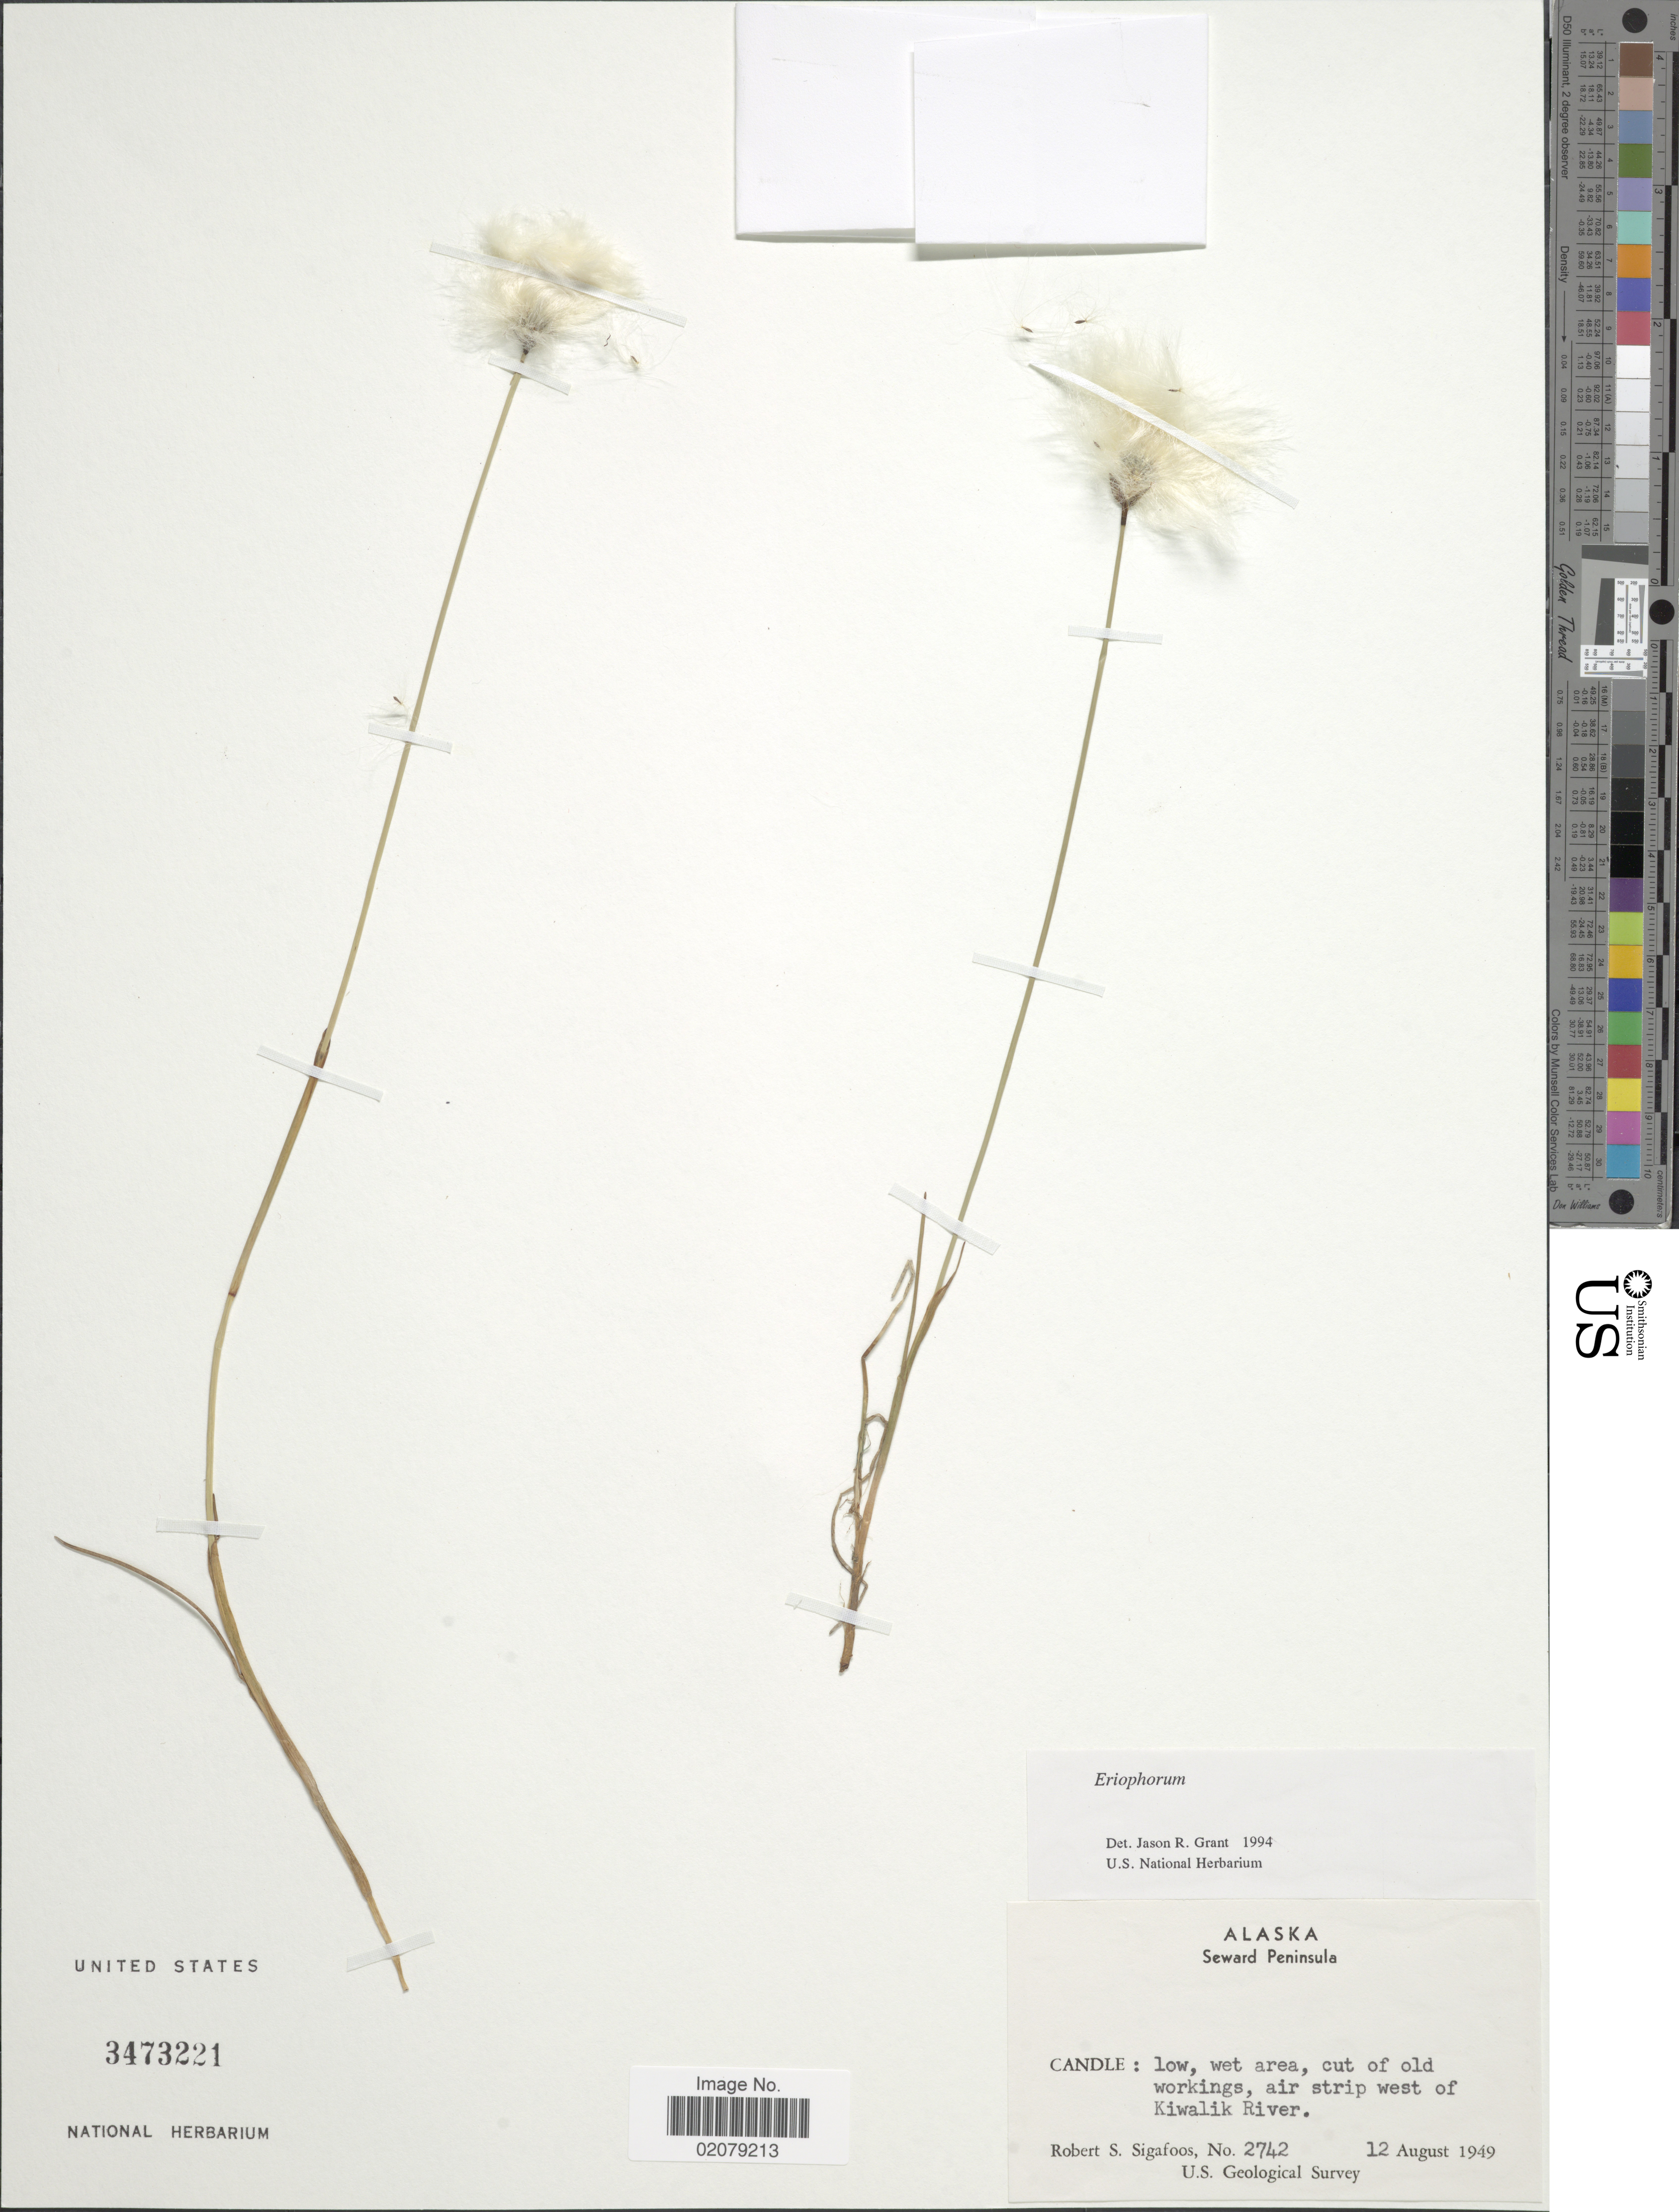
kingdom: Plantae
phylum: Tracheophyta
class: Liliopsida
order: Poales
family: Cyperaceae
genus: Eriophorum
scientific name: Eriophorum sp.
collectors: R. Sigafoos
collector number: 2742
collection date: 1949-08-12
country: United States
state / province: Alaska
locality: Seward Peninsula, Candle, airstrip west of Kiwalik River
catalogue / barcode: US 3473221